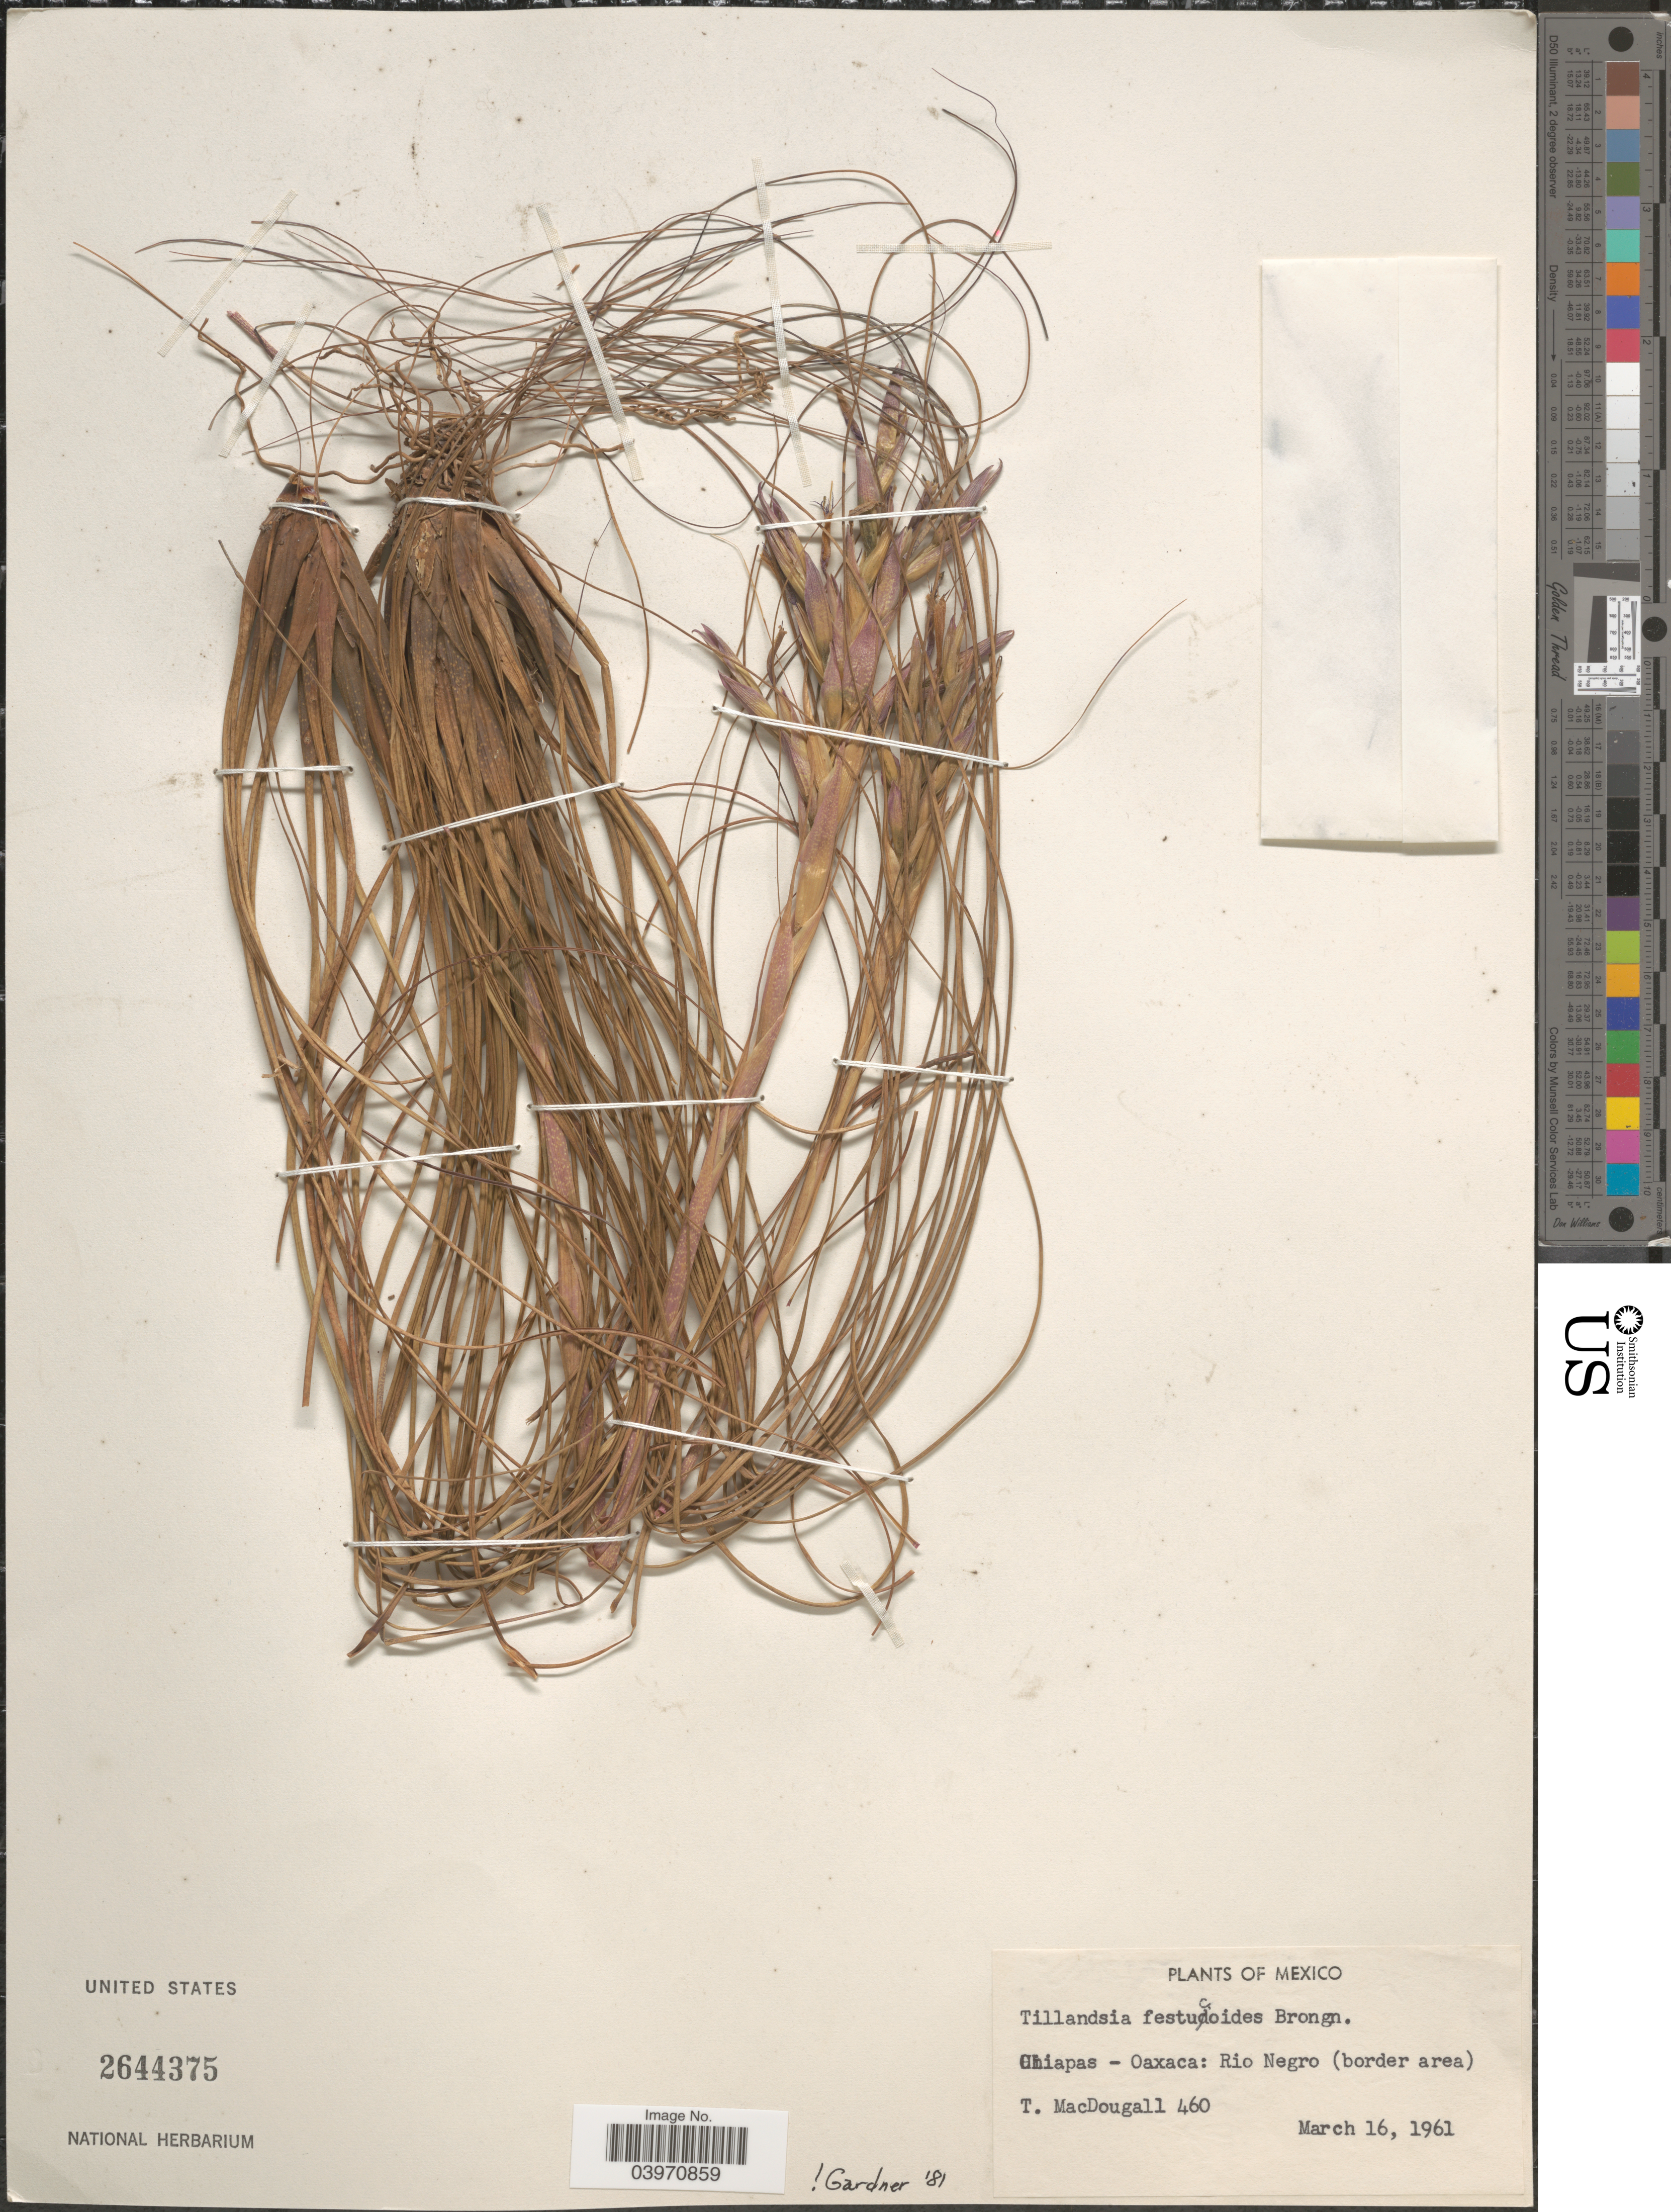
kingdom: Plantae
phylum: Tracheophyta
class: Liliopsida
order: Poales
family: Bromeliaceae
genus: Tillandsia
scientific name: Tillandsia festucoides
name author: Brongn. ex Mez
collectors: T. B. MacDougall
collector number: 460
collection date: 1961-03-16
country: Mexico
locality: Chiapas - Oaxaca: Rio Negro (border area).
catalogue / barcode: US 2644375